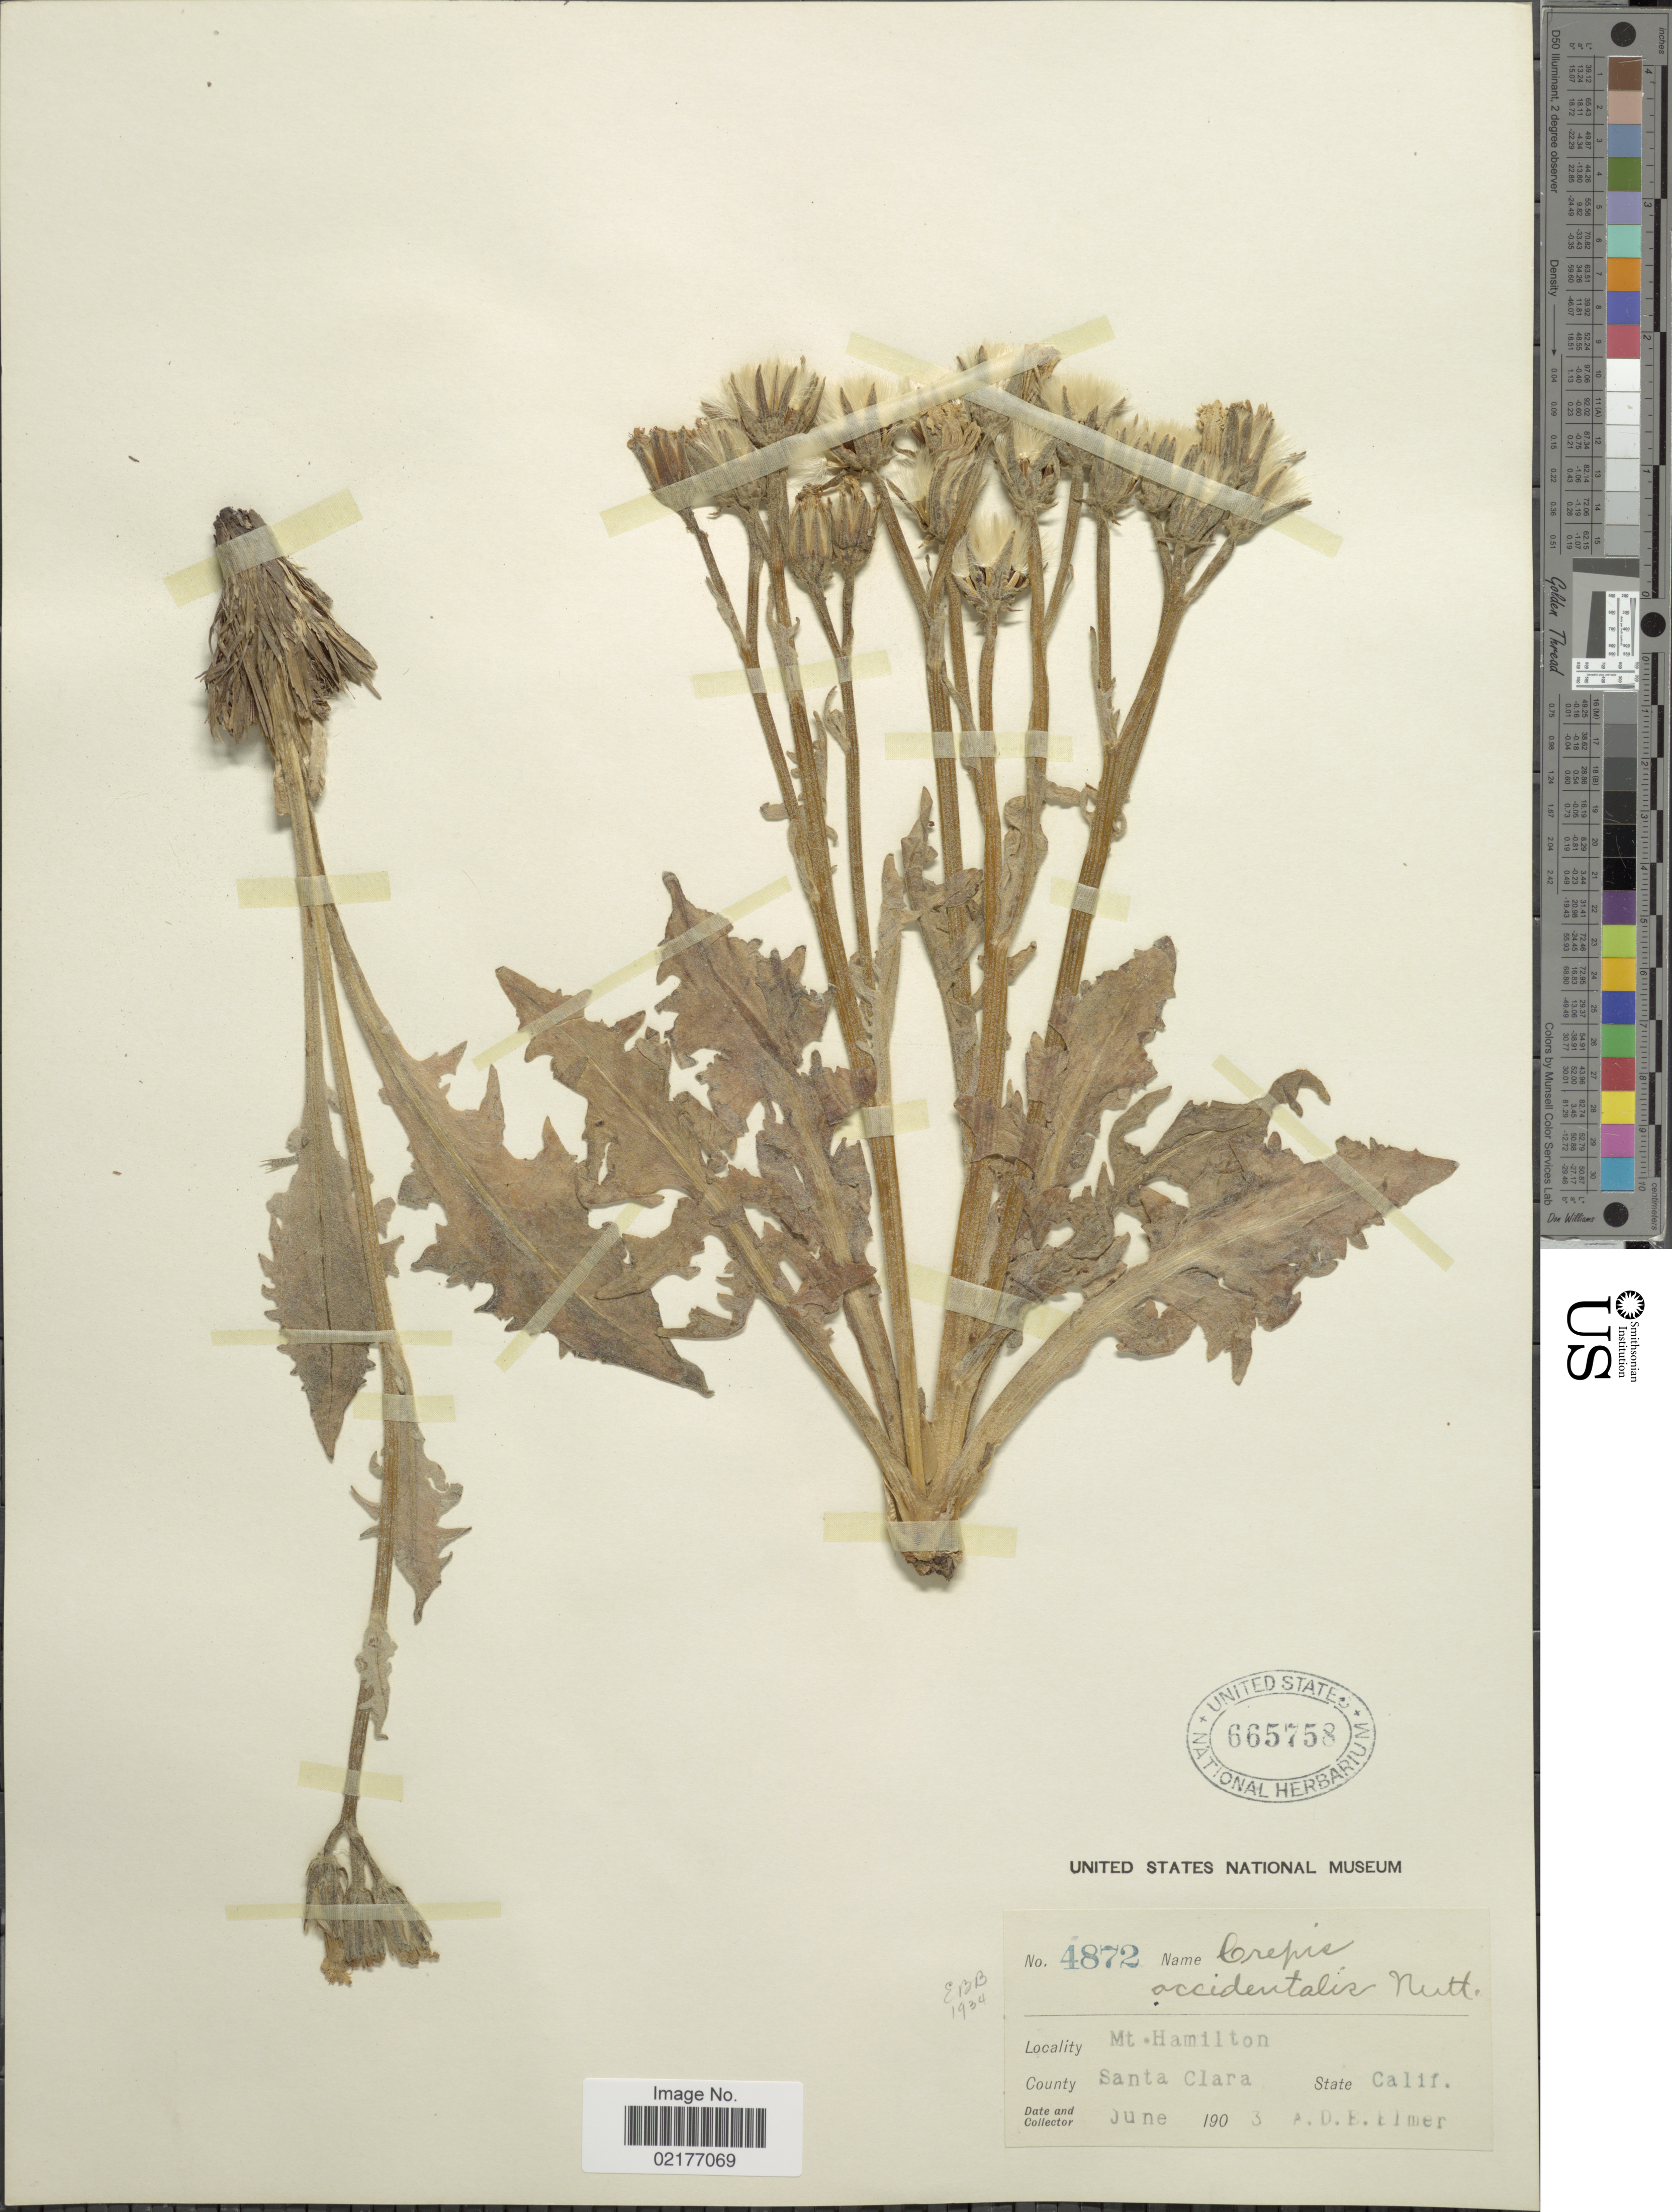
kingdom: Plantae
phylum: Tracheophyta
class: Magnoliopsida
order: Asterales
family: Asteraceae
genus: Crepis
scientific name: Crepis occidentalis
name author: Nutt.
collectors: A. D. E. Elmer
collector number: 4872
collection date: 1903-01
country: United States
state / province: California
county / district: Santa Clara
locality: Mt. Hamilton, County Santa Clara, State Calif.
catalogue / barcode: US 665758